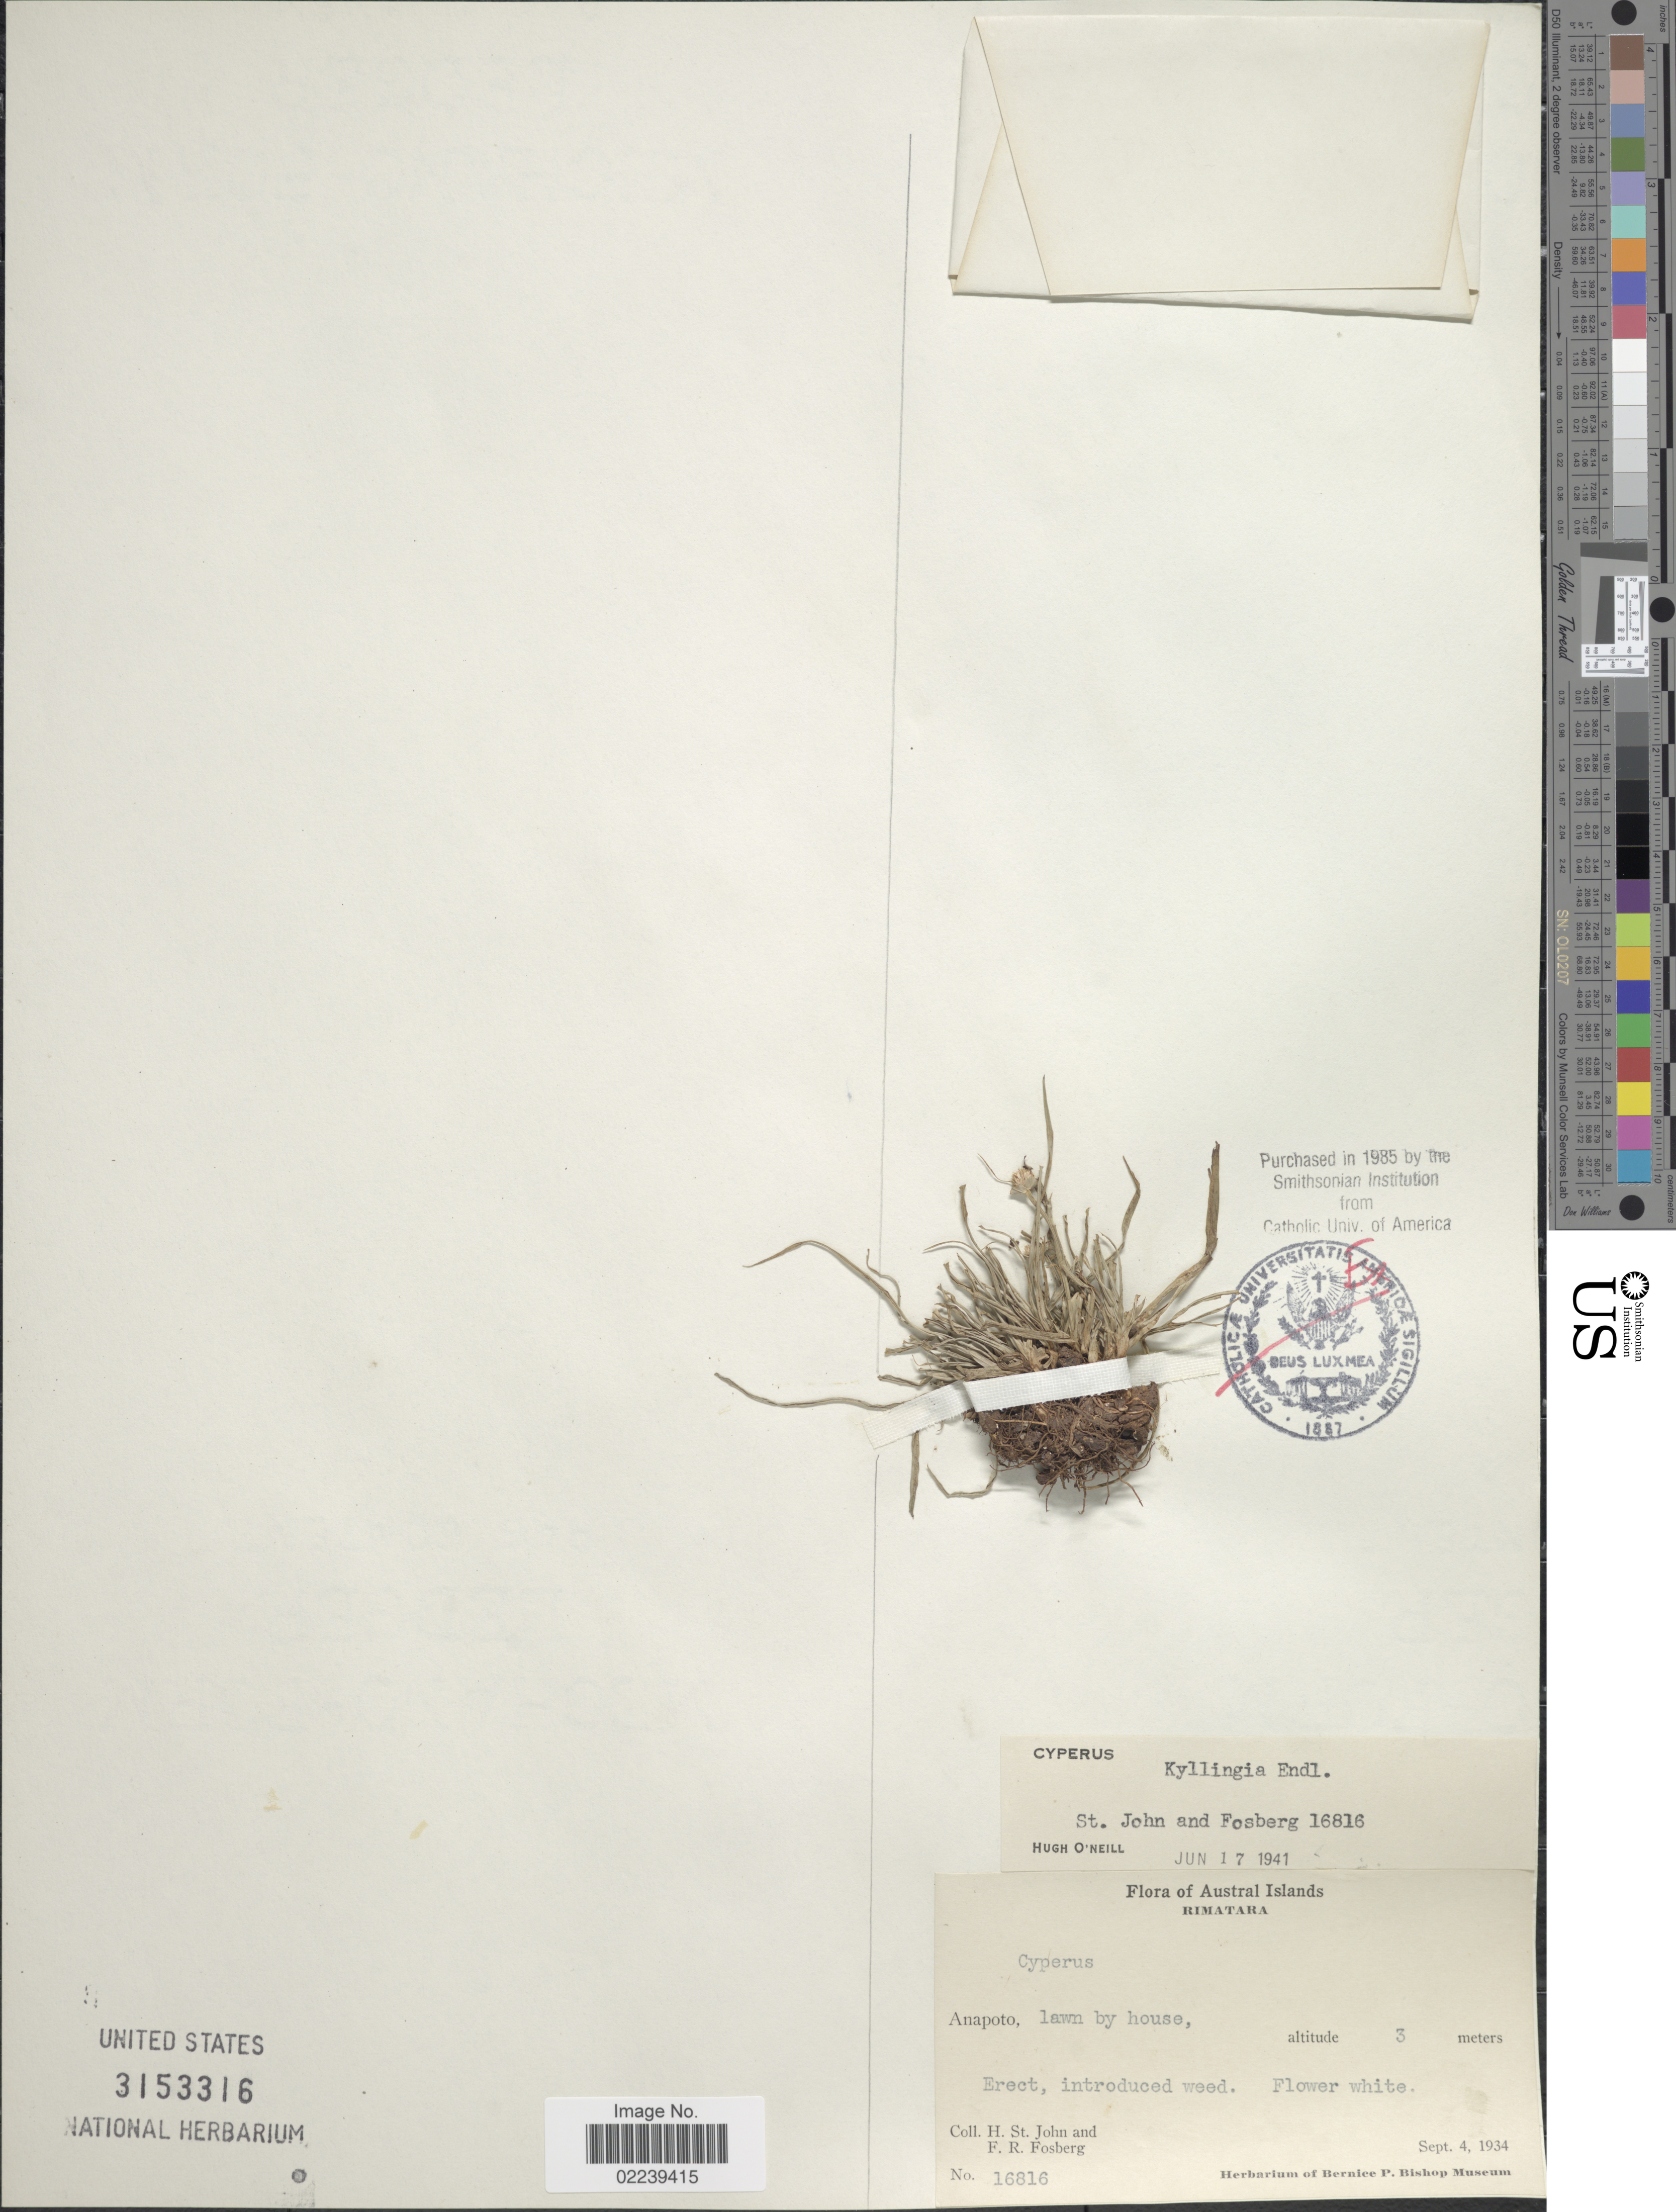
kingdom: Plantae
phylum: Tracheophyta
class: Liliopsida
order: Poales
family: Cyperaceae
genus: Cyperus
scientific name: Cyperus mindorensis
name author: (Steud.) Huygh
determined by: Strong, M. T., (US), Smithsonian Institution - National Museum of Natural History (UNITED STATES)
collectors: H. St. John & F. R. Fosberg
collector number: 16816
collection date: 1934-09-04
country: French Polynesia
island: Rimatara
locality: Austral Islands, Rimatara, Anapoto, lawn by house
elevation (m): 3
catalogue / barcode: US 3153316